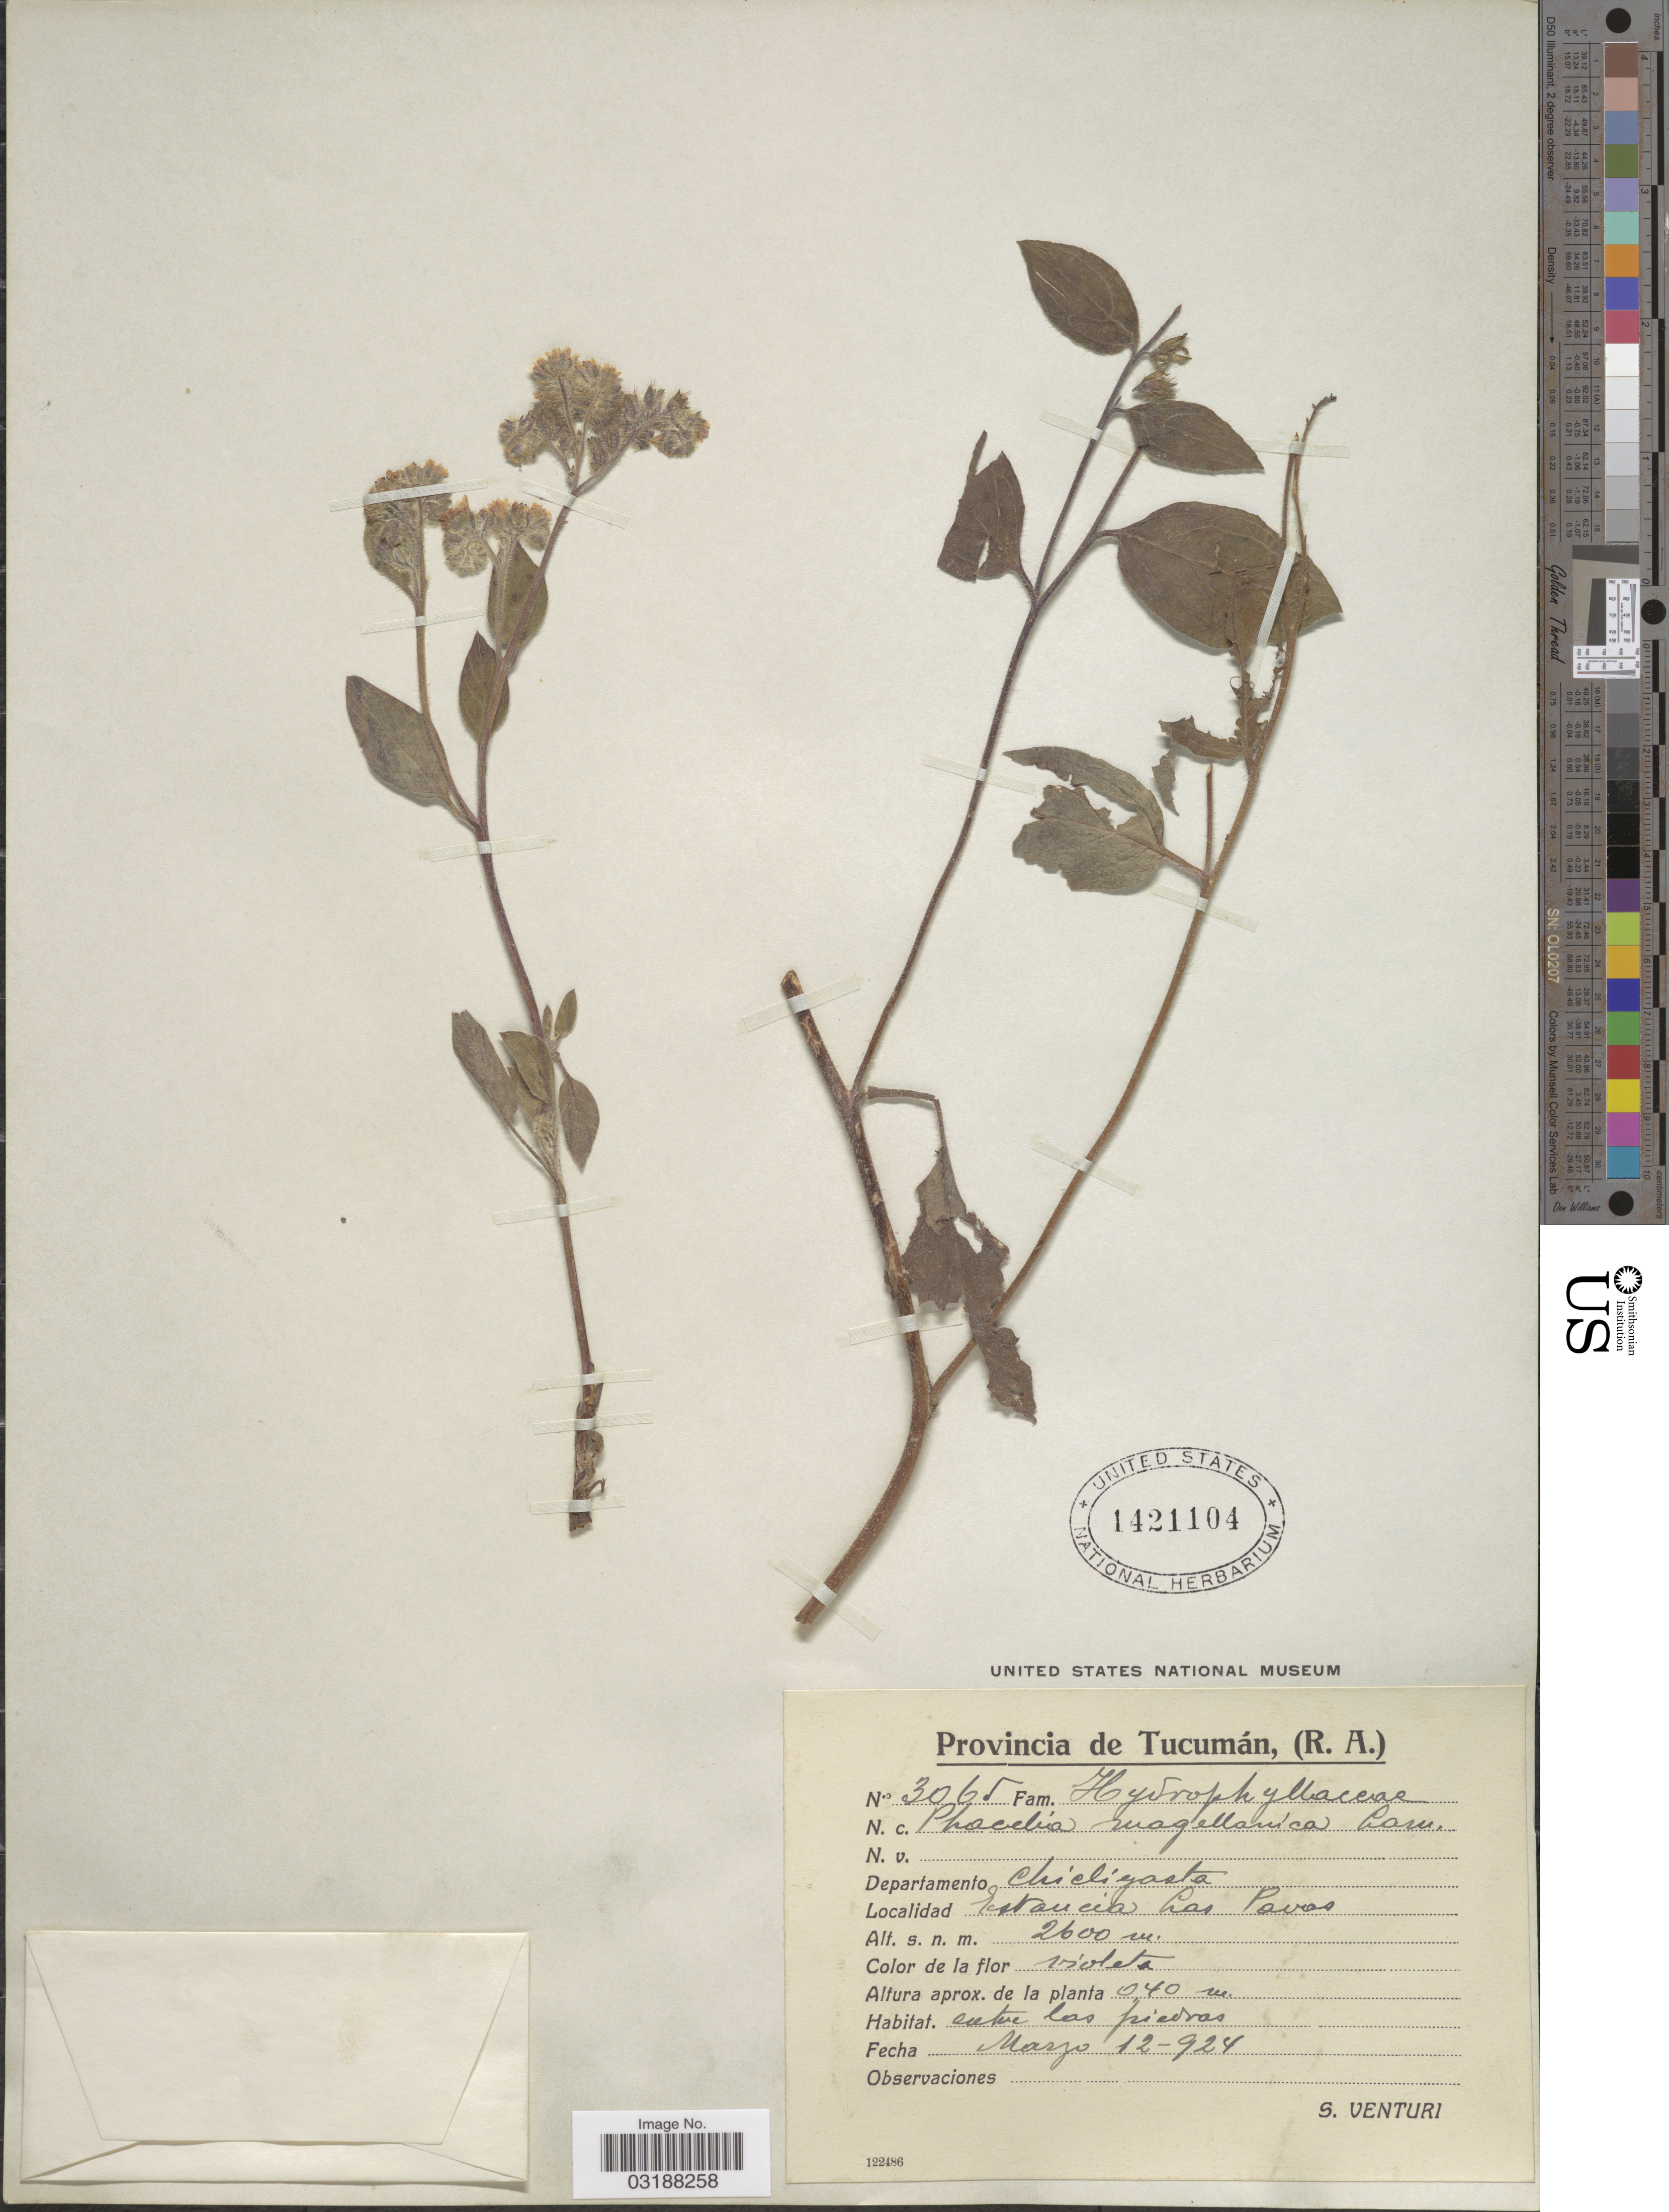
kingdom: Plantae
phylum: Tracheophyta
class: Magnoliopsida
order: Boraginales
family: Hydrophyllaceae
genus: Phacelia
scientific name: Phacelia magellanica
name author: (Lam.) Coville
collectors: S. Venturi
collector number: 3065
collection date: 1924-03-12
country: Argentina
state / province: Tucuman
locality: Province de Tucumán, (R.A.) Departamento Chicligasta, Estancia Las Pavas.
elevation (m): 2600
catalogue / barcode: US 1421104